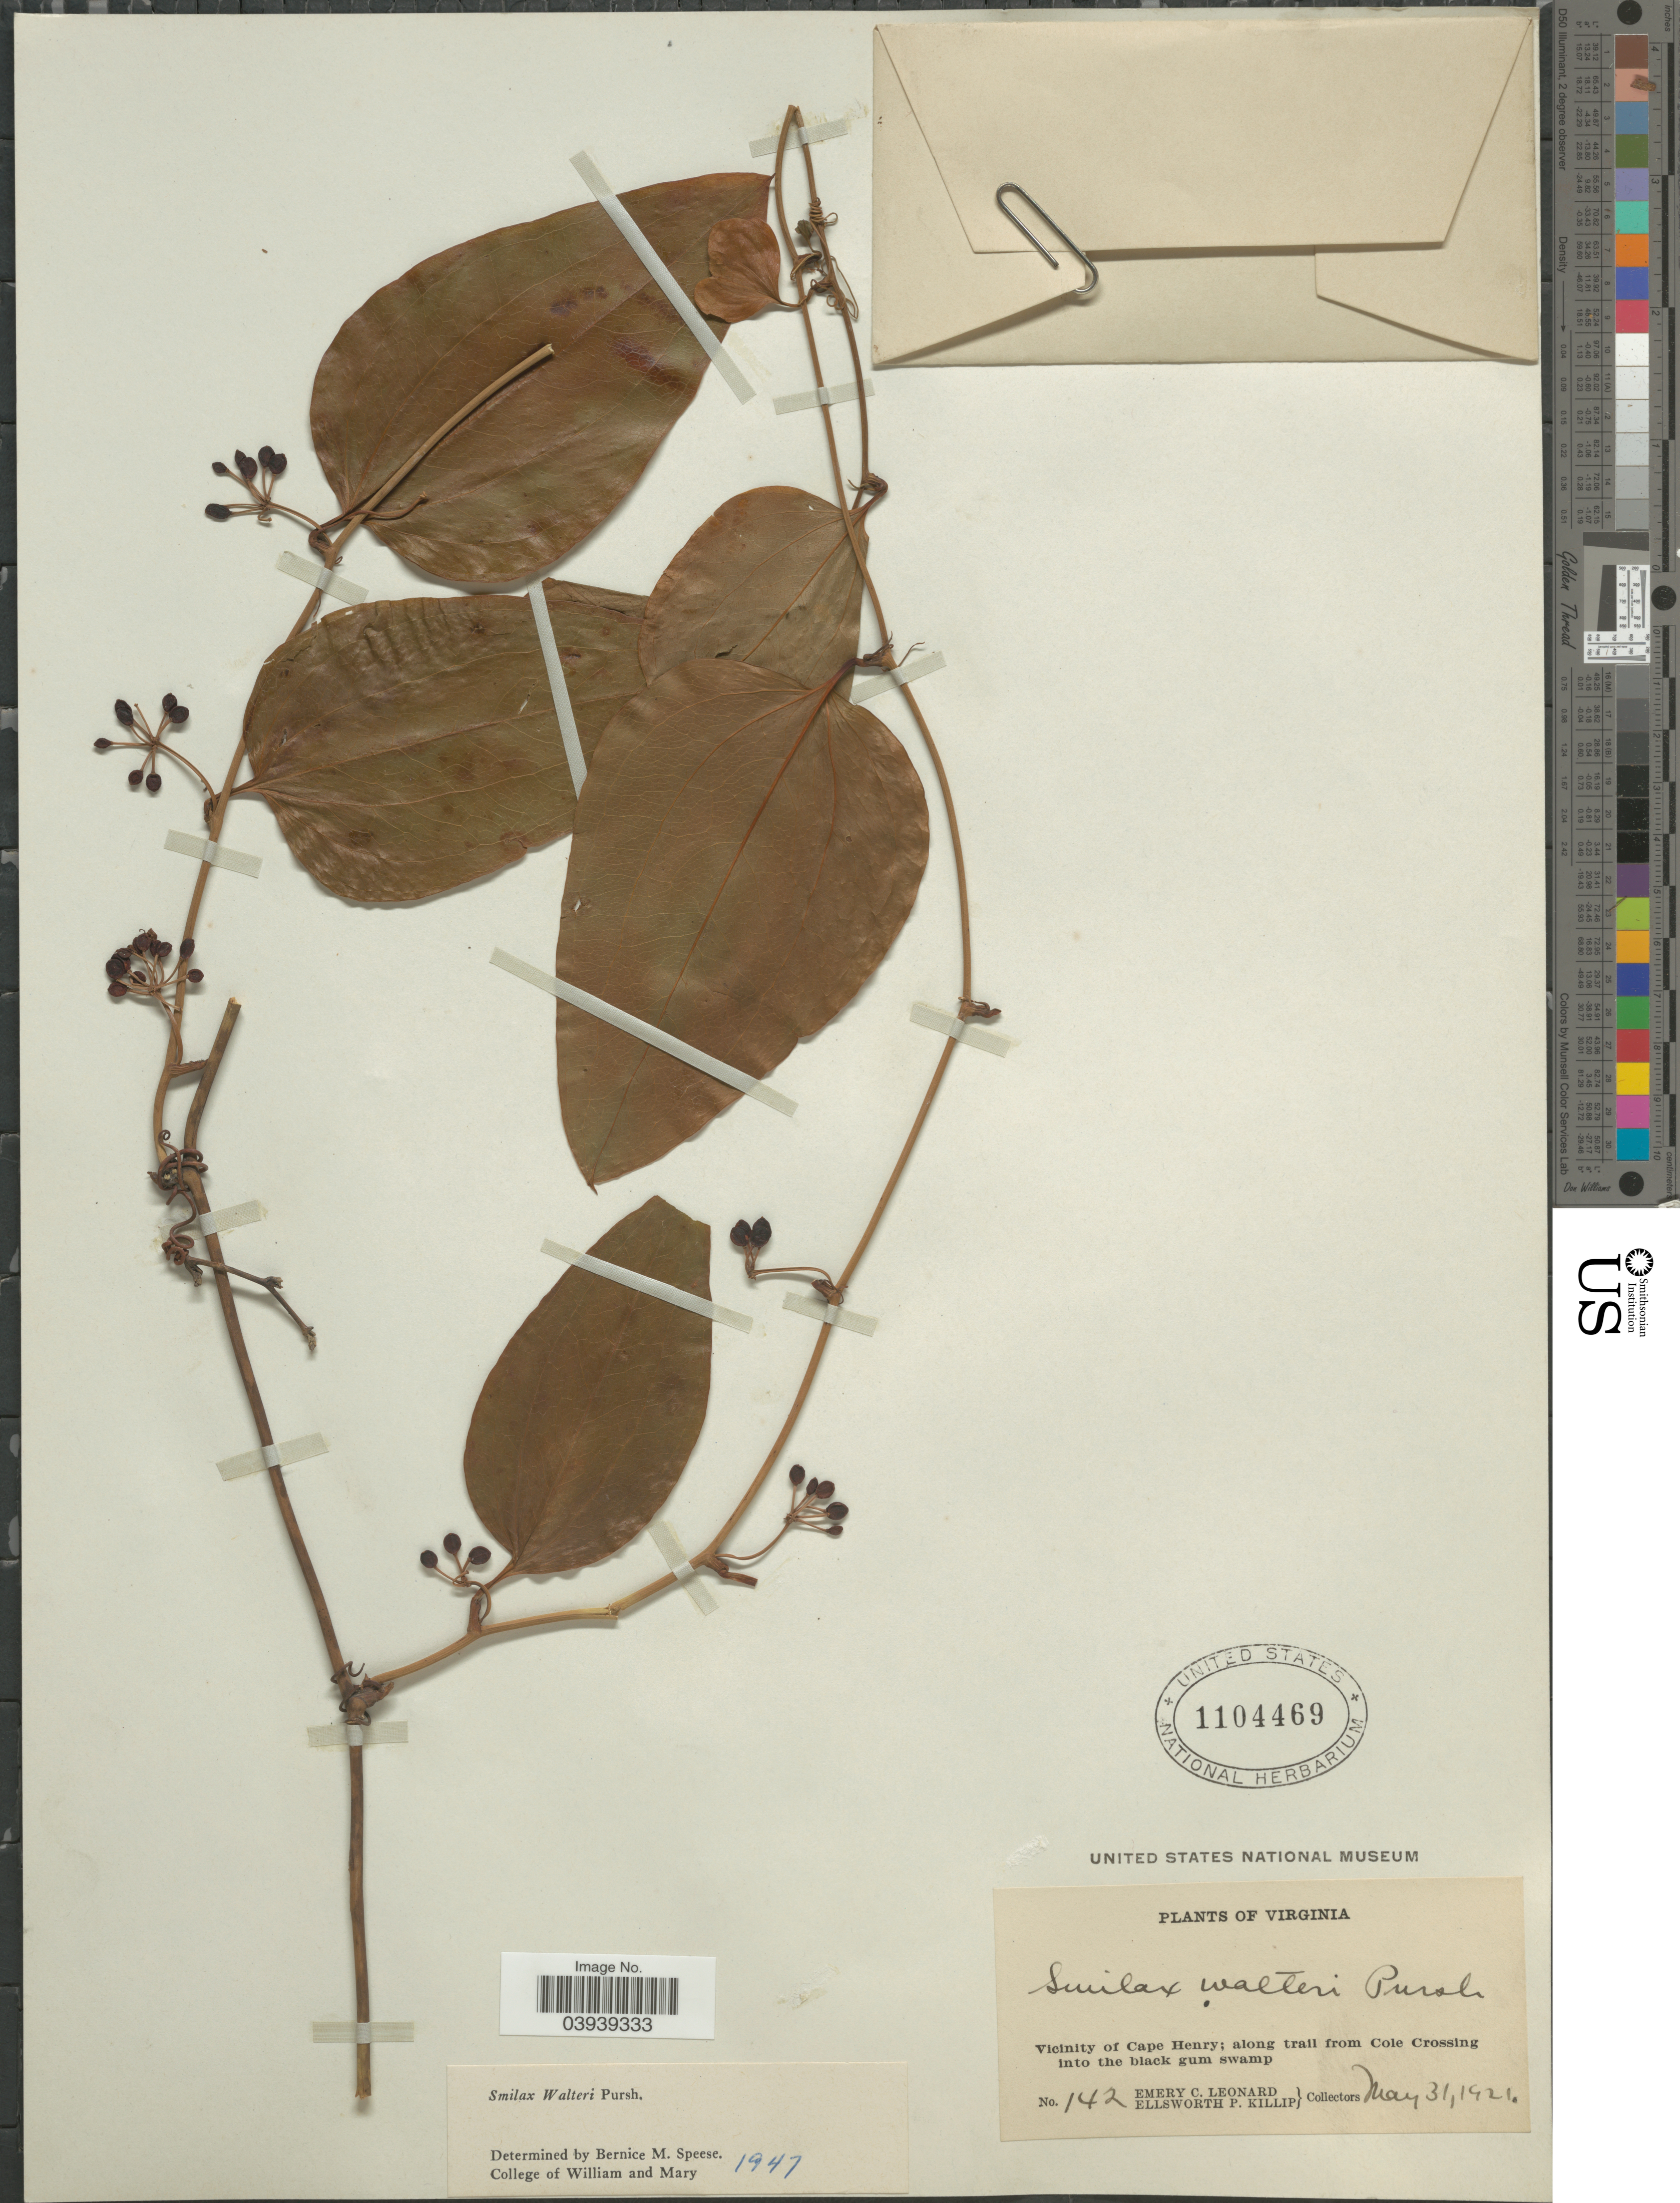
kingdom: Plantae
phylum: Tracheophyta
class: Liliopsida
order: Liliales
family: Smilacaceae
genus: Smilax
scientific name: Smilax walteri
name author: Pursh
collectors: E. C. Leonard & E. P. Killip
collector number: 142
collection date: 1921-05-31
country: United States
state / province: Virginia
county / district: City of Virginia Beach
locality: Vicinity of Cape Henry; along trail from Cole Crossing into the black gum swamp.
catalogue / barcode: US 1104469